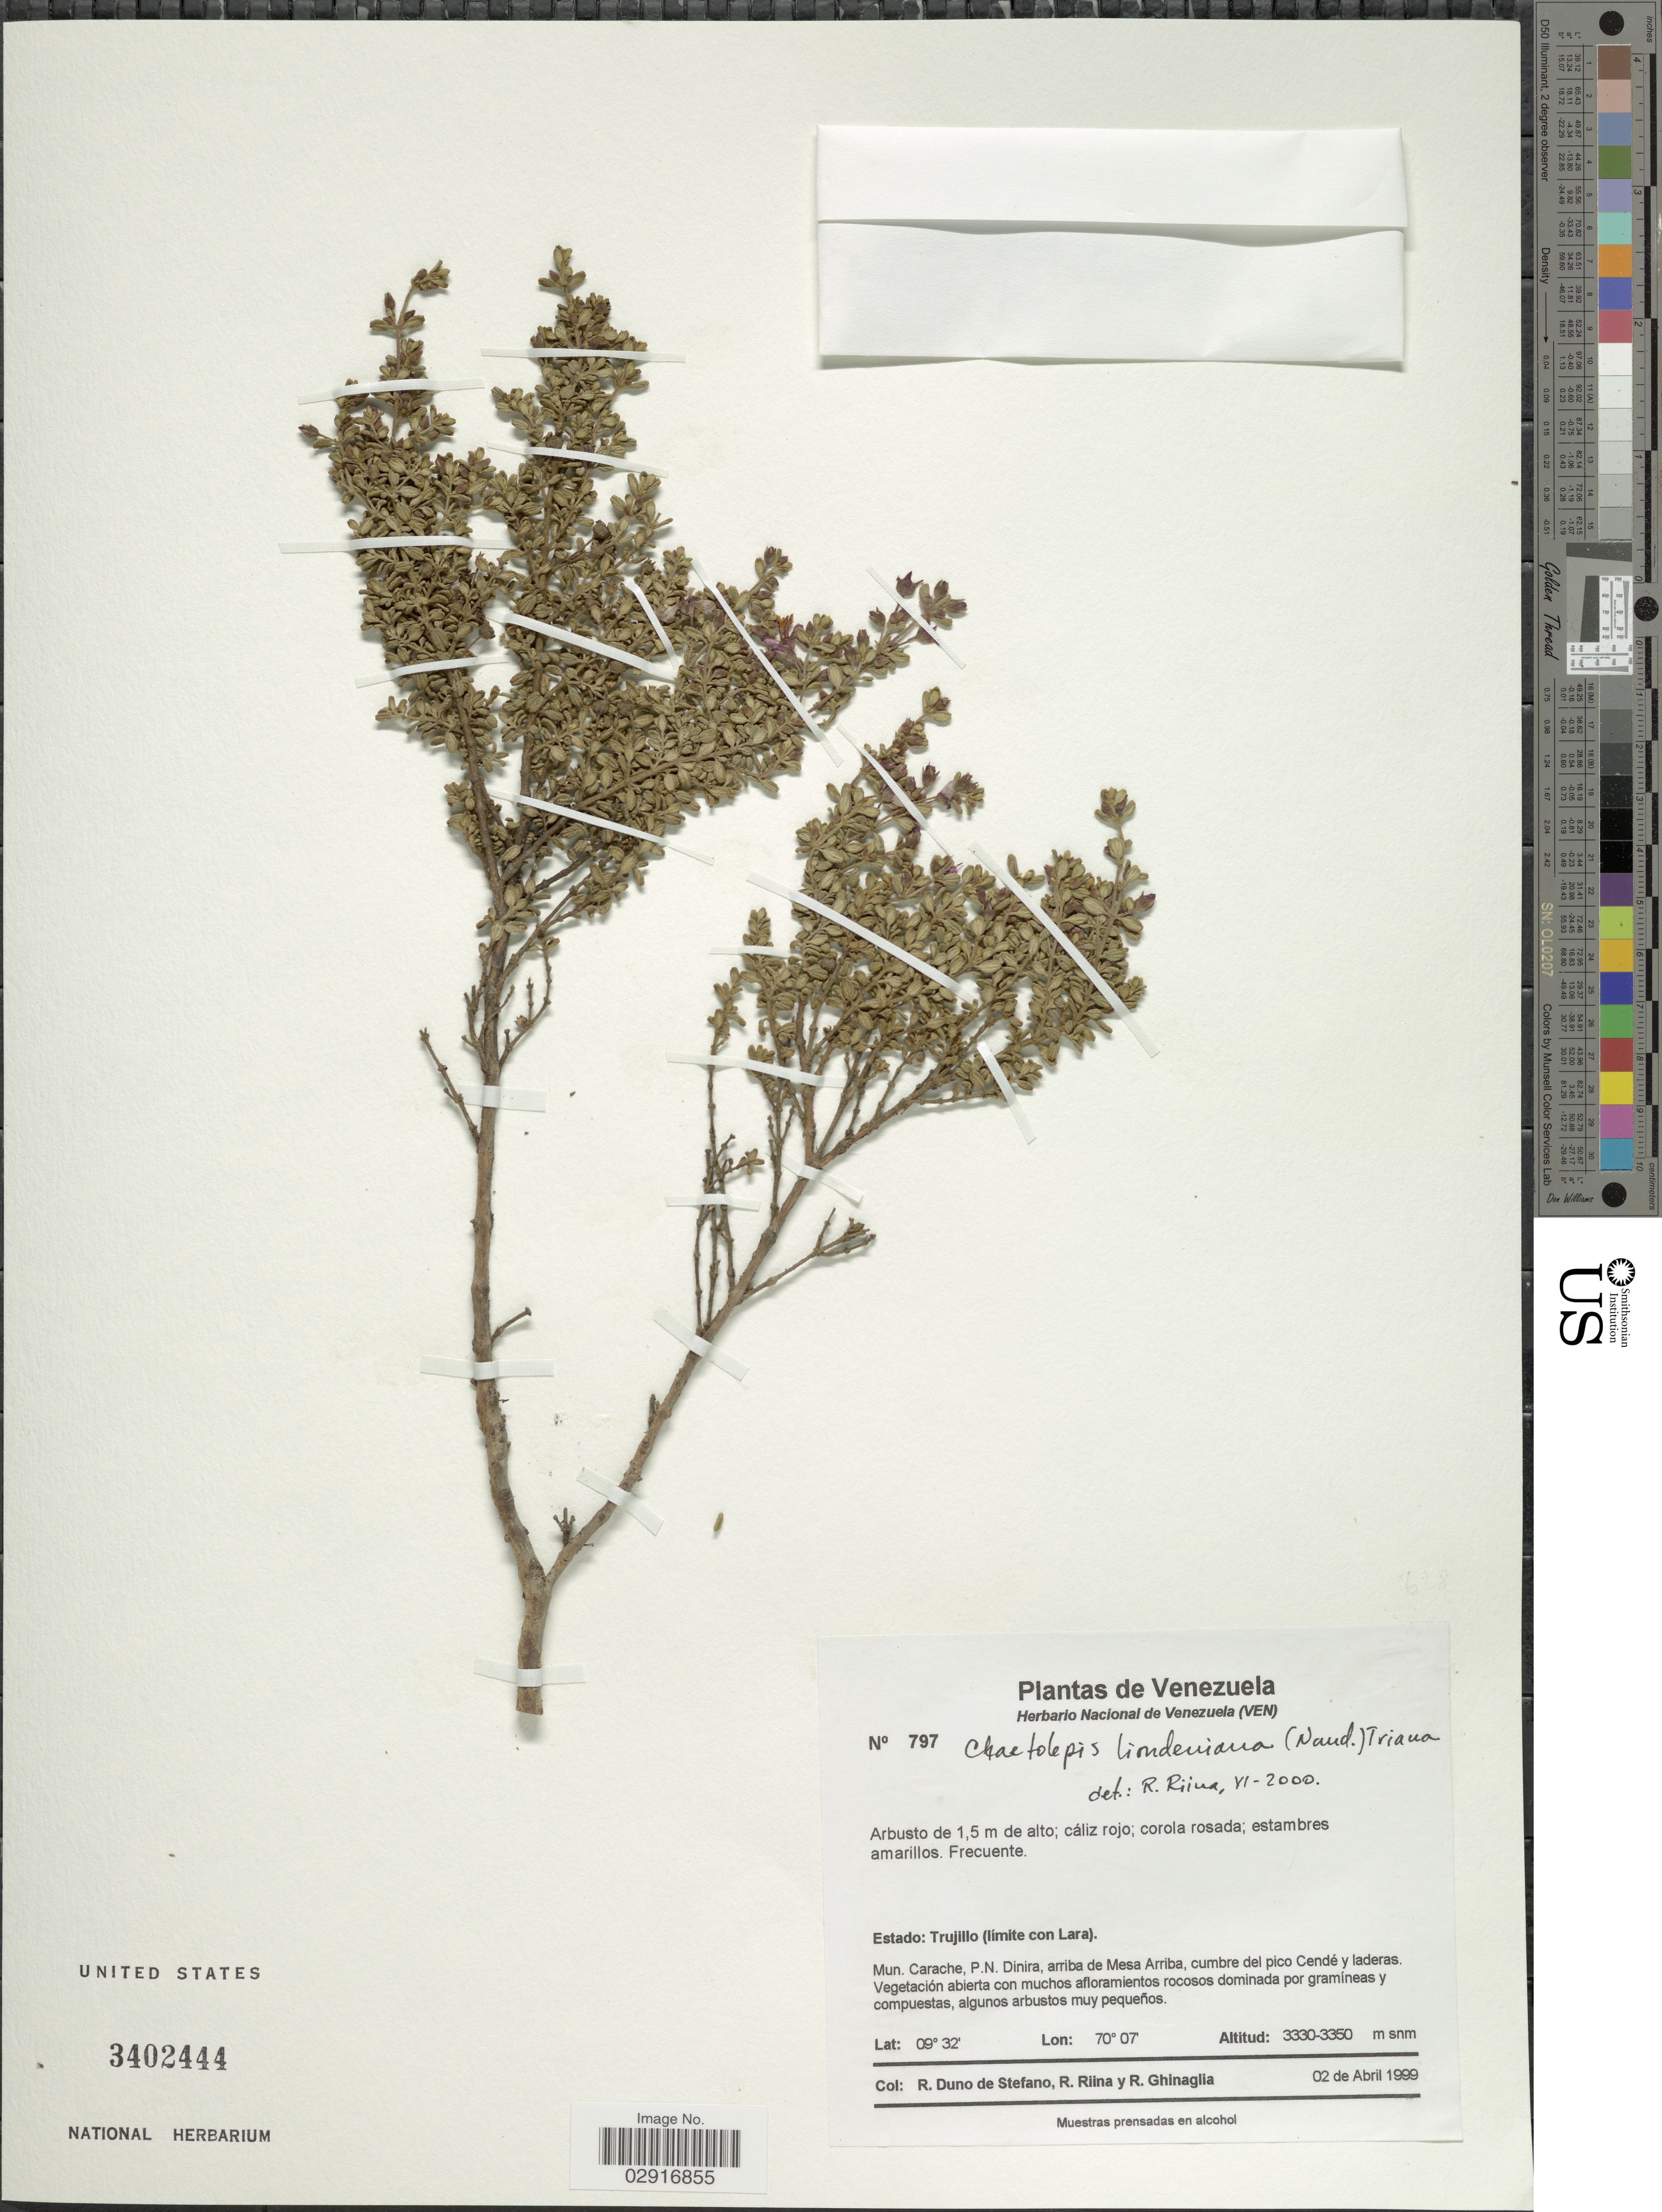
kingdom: Plantae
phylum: Tracheophyta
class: Magnoliopsida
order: Myrtales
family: Melastomataceae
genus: Chaetolepis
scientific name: Chaetolepis lindeniana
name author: (Naudin) Triana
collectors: R. Duno de Stefano, R. Riina & R. Ghinaglia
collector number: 797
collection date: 1999-04-02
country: Venezuela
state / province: Trujillo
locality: Estado: Trujillo (límite con Lara). Mun. Carache, P. N. Dinira, arriba de Mesa Arriba, cumbre del pico Cendé y laderas.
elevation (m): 3330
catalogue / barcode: US 3402444